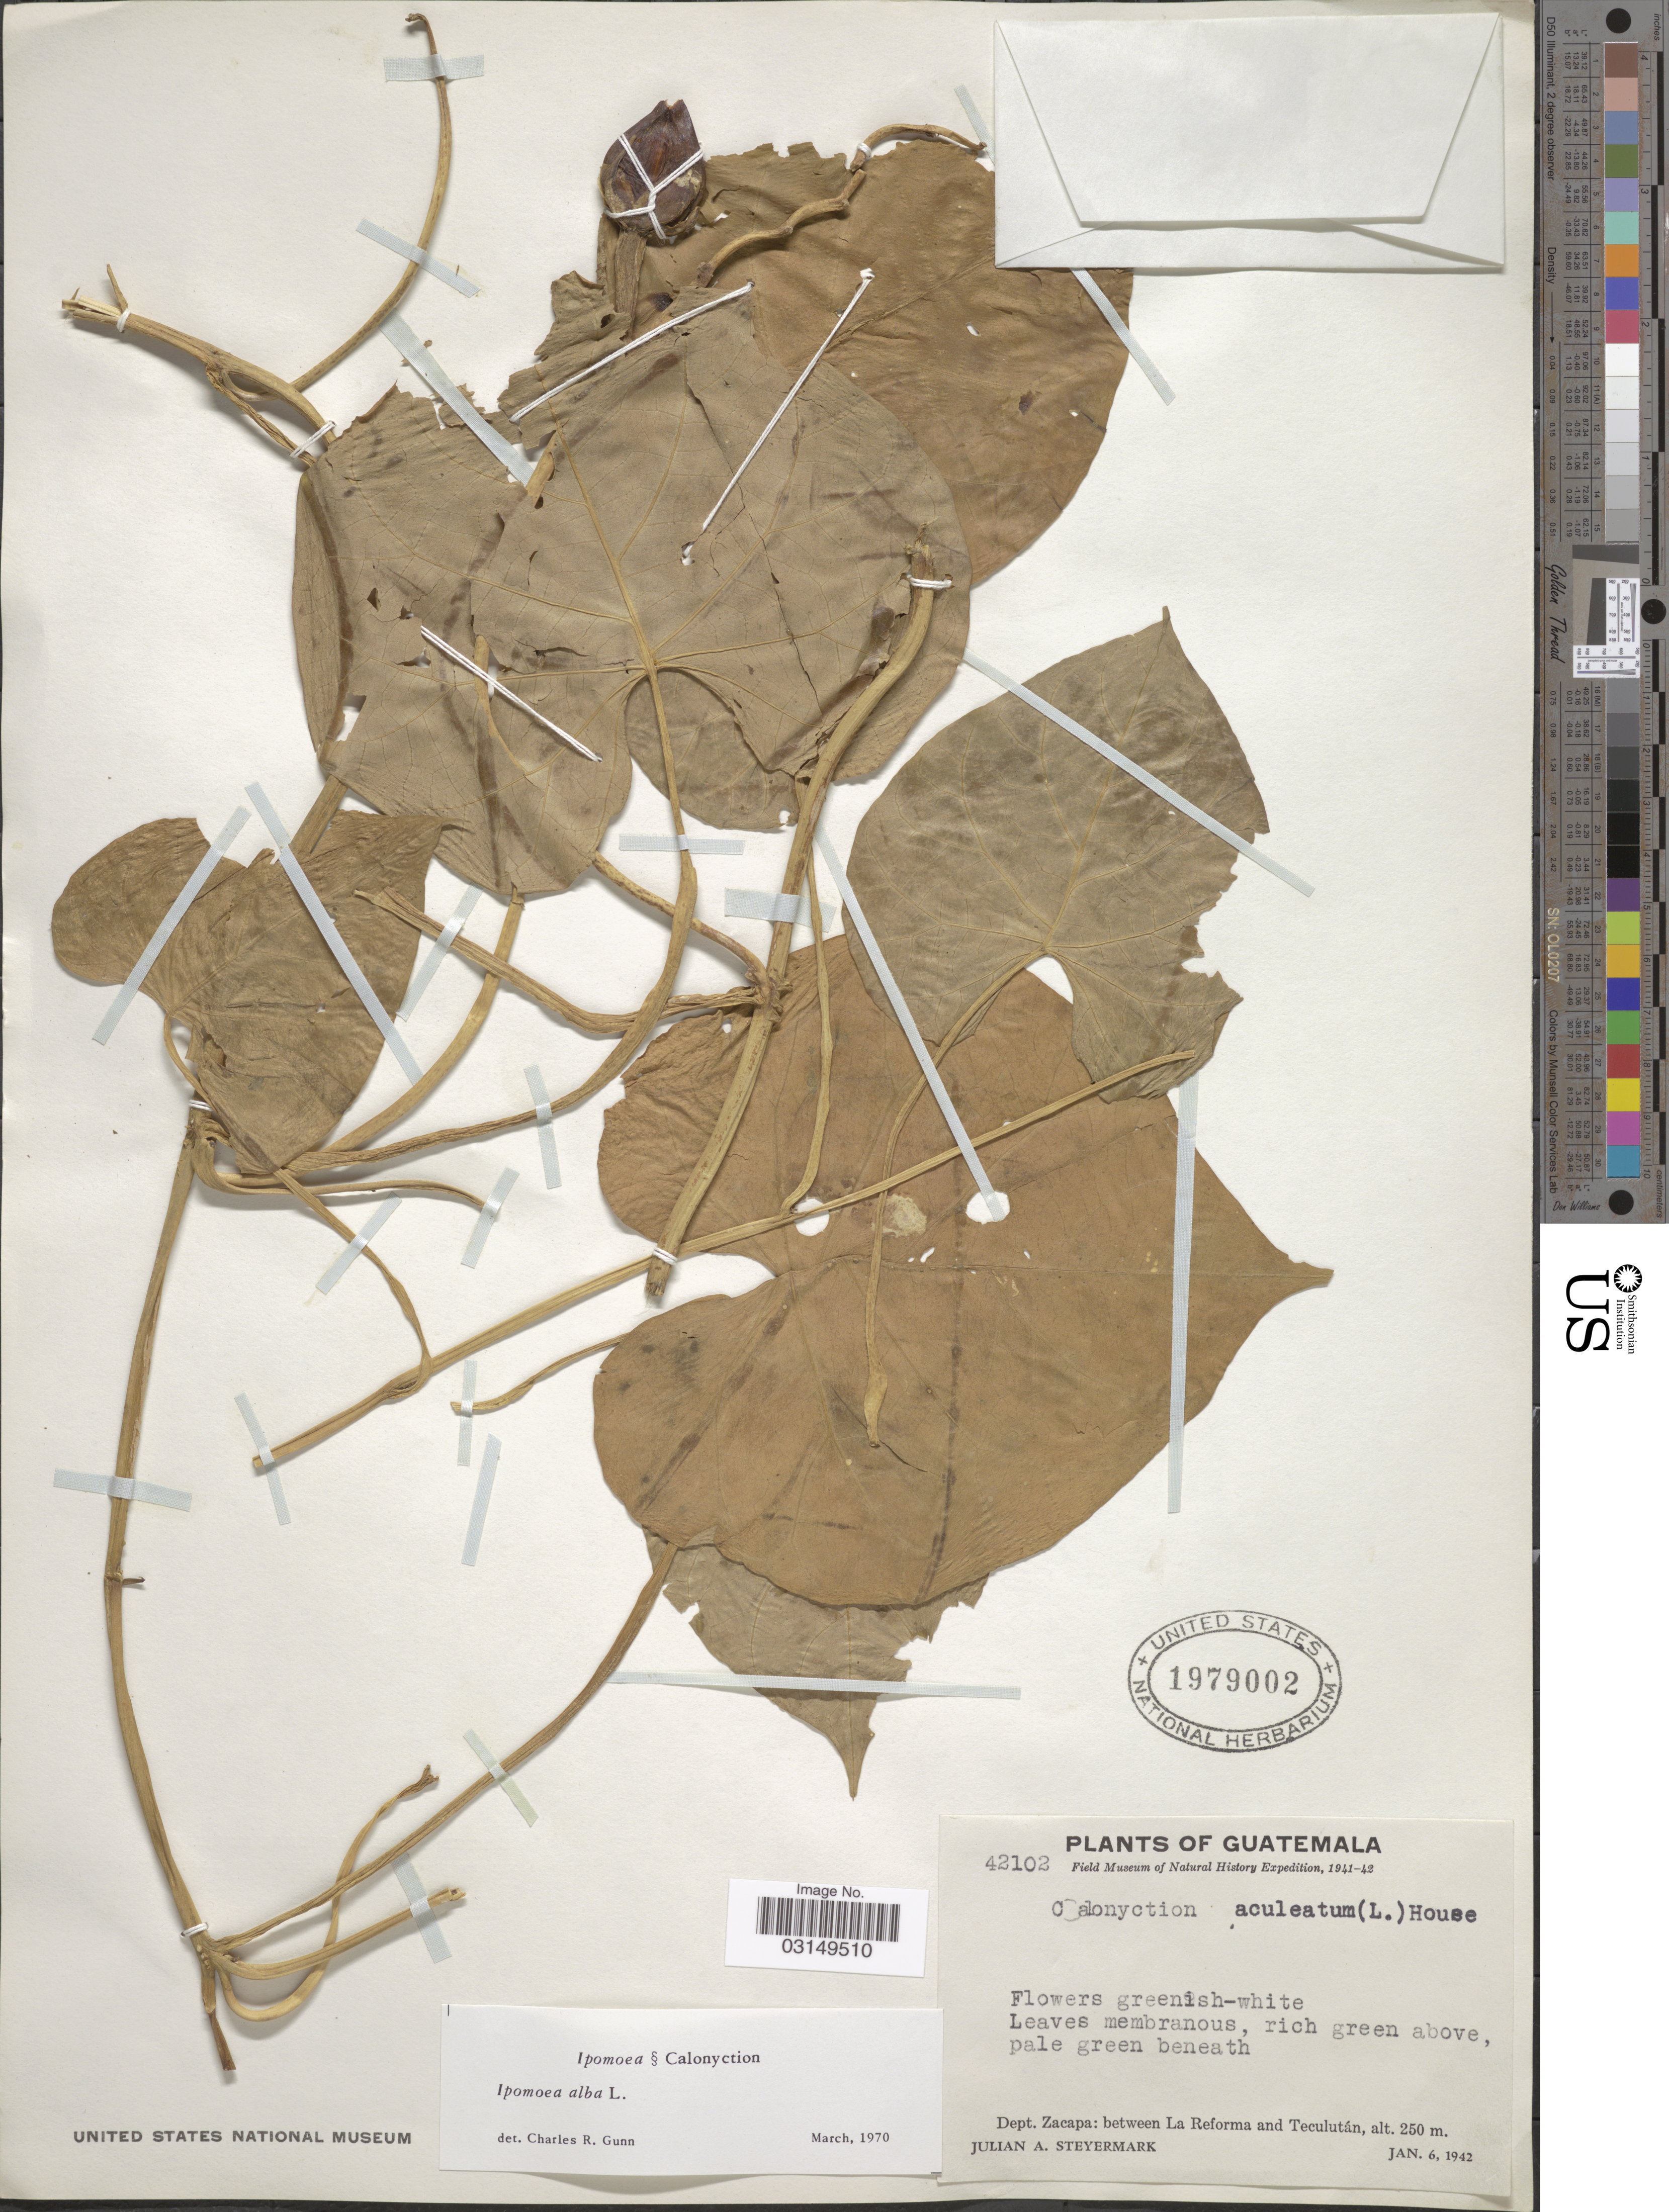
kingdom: Plantae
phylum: Tracheophyta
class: Magnoliopsida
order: Solanales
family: Convolvulaceae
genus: Ipomoea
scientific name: Ipomoea alba L.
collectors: J. Steyermark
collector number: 42102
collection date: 1942-01-06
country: Guatemala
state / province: Zacapa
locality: Dept. Zacapa: between La Reforma and Teculután.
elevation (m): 250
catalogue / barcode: US 1979002